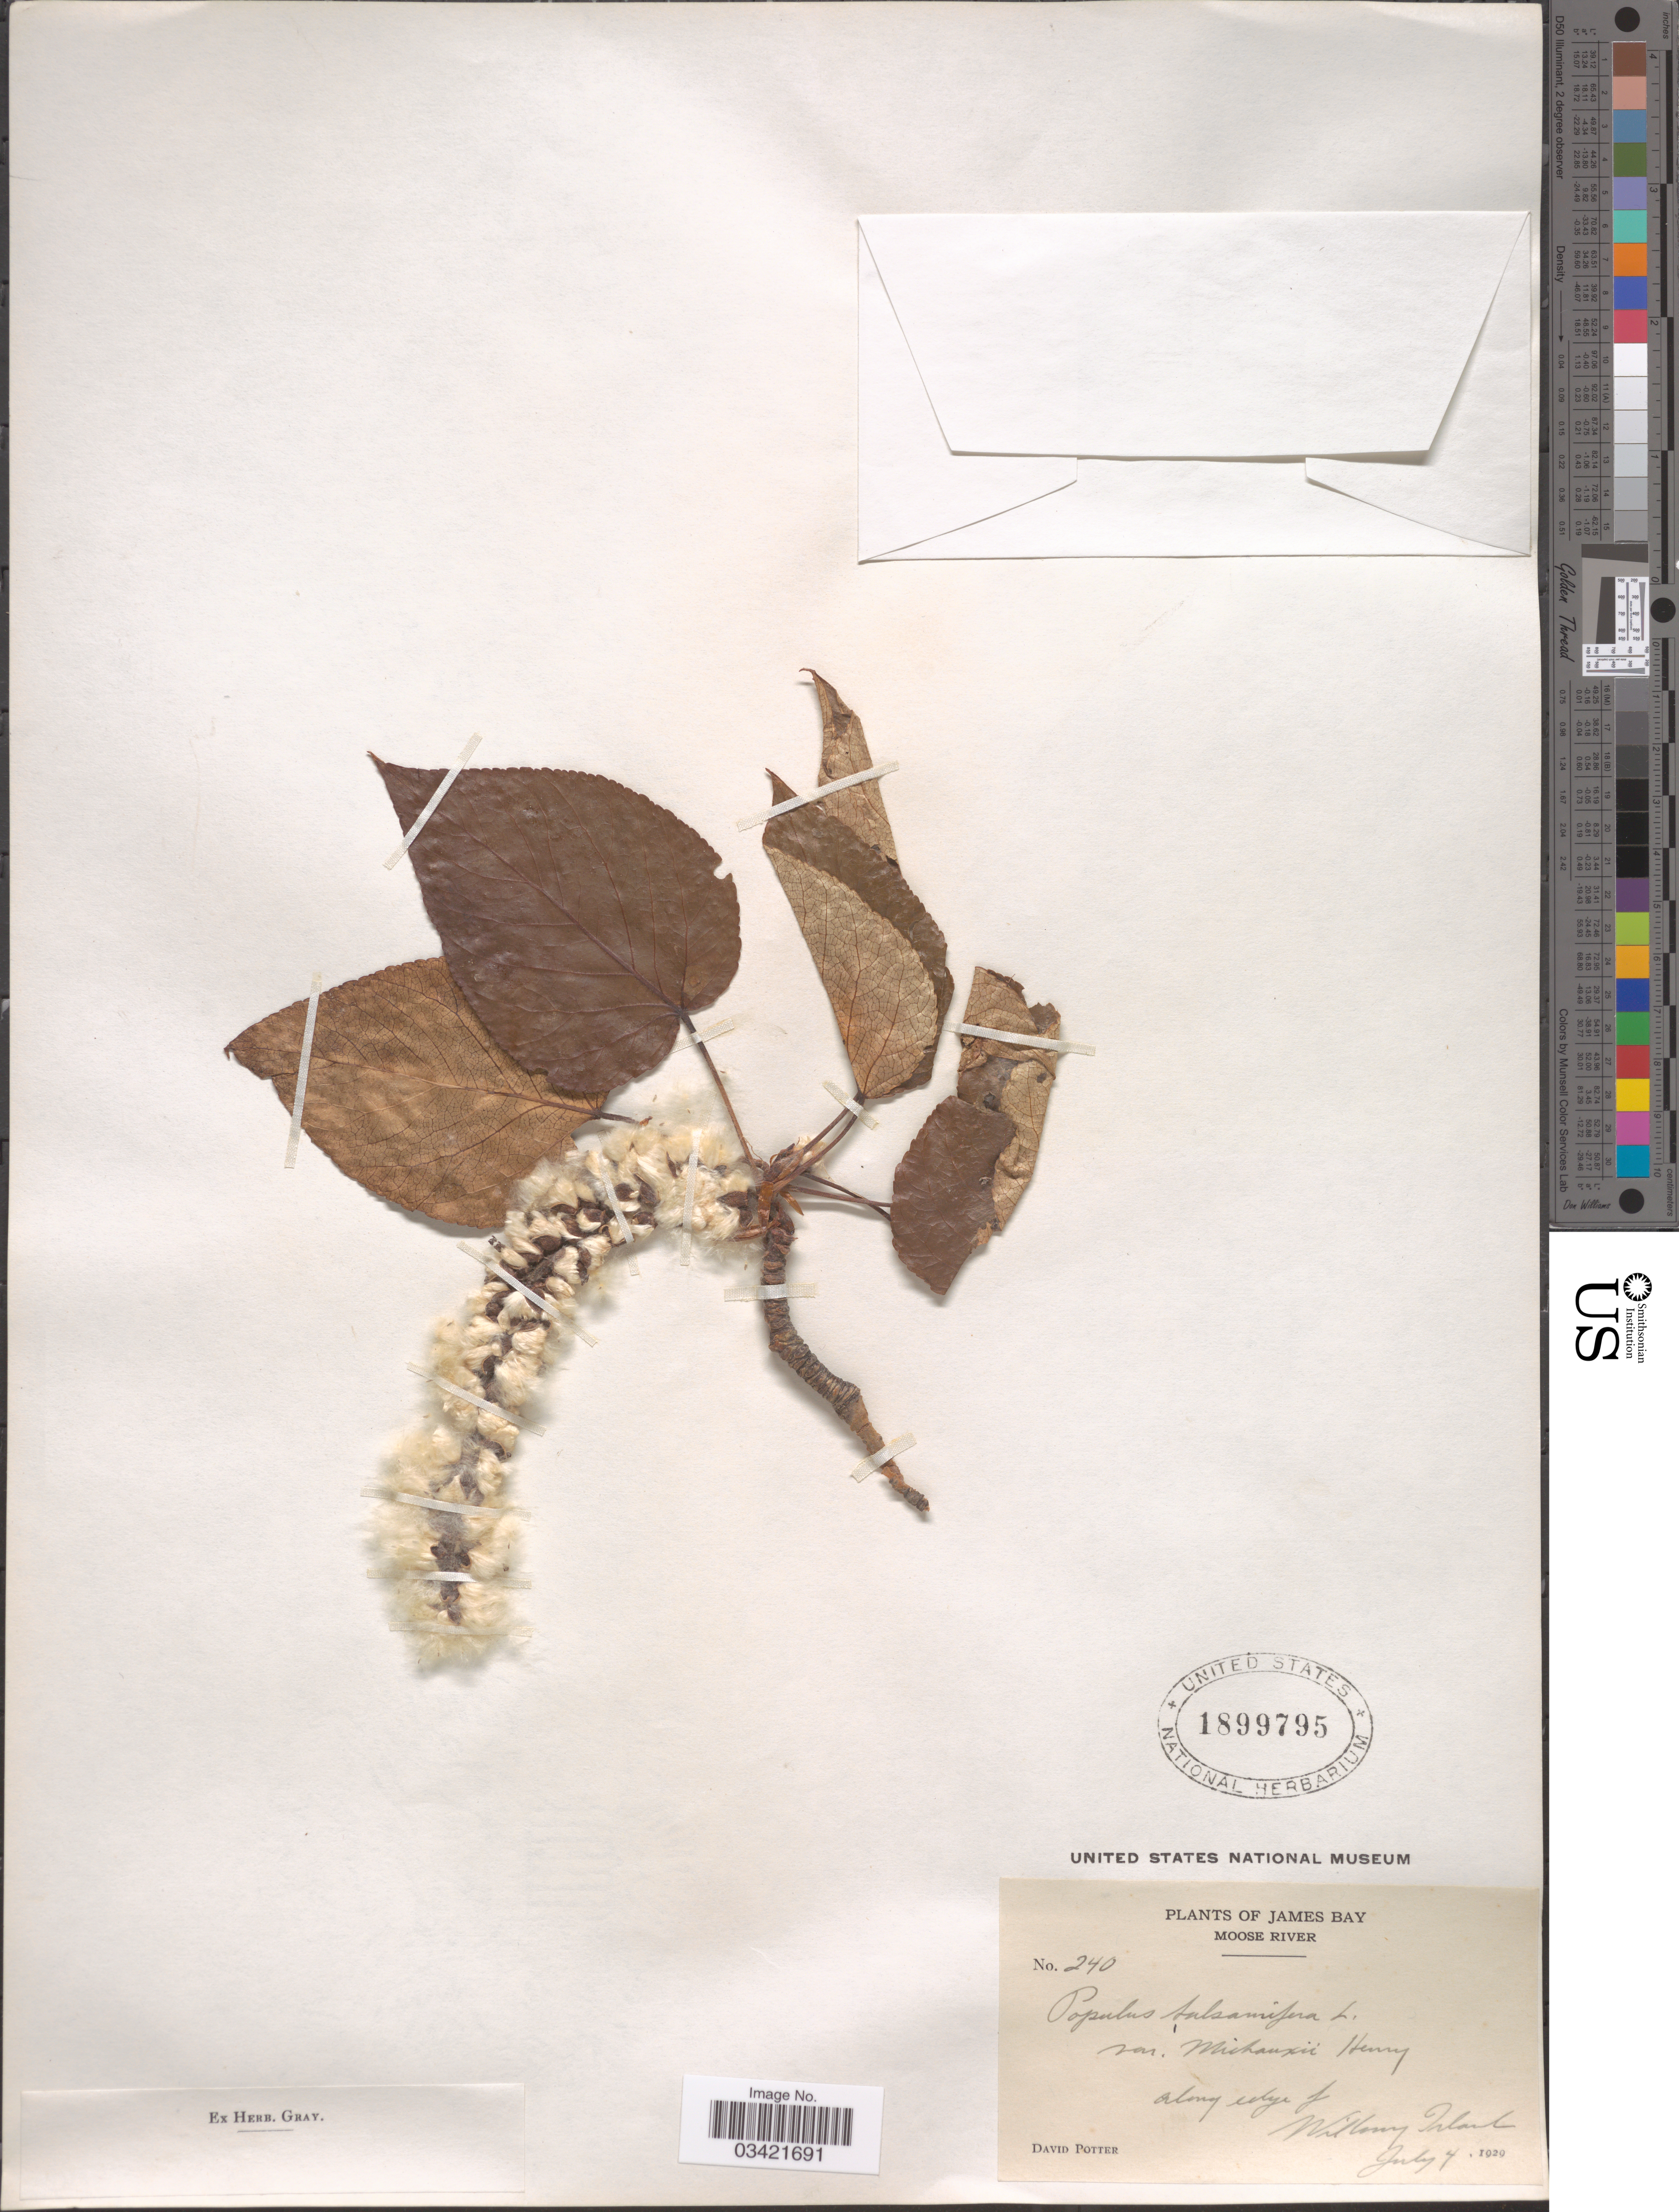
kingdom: Plantae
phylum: Tracheophyta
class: Magnoliopsida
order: Malpighiales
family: Salicaceae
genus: Populus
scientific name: Populus balsamifera var. subcordata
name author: Hyl.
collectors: D. Potter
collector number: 240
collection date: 1929-07-04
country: Canada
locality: James Bay. Moose River. Along edge of Willowy Island.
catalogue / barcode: US 1899795